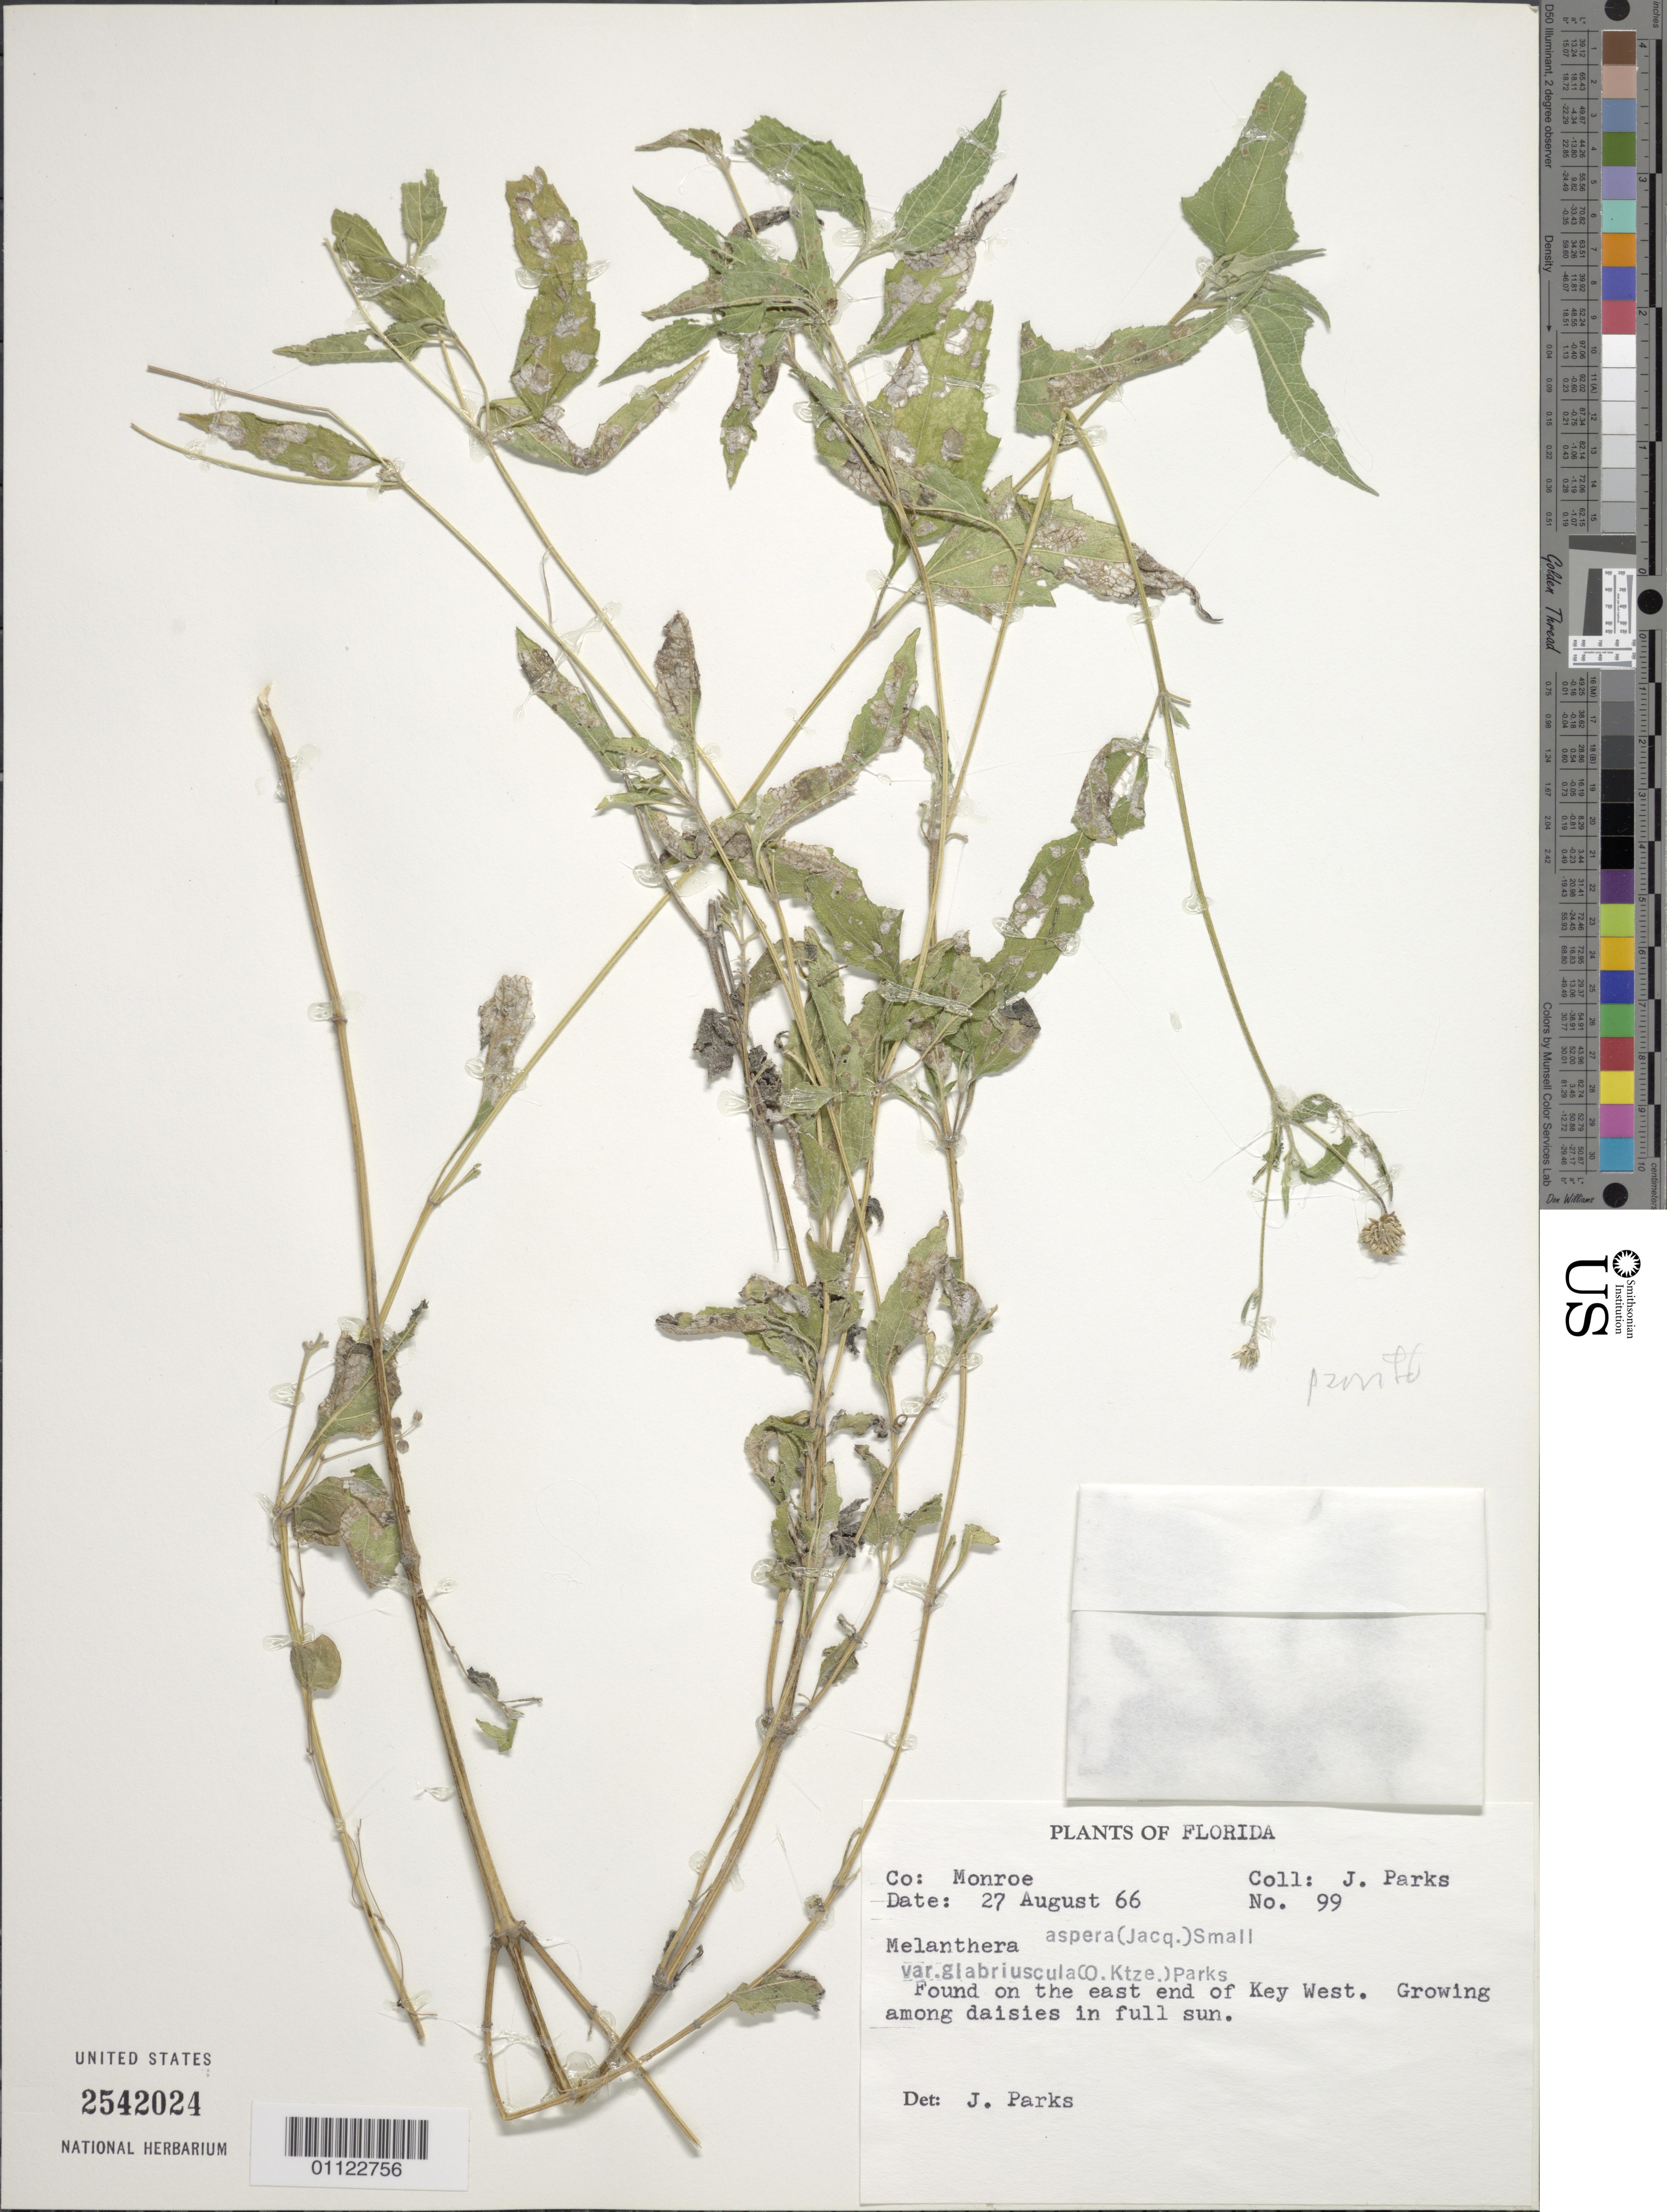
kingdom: Plantae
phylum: Tracheophyta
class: Magnoliopsida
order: Asterales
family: Asteraceae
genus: Melanthera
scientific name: Melanthera parvifolia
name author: Small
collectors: J. Parks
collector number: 99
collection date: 1966-08-27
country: United States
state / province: Florida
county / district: Monroe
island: Key West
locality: Key West, E end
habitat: growing among daisies in full sun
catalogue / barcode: US 2542024